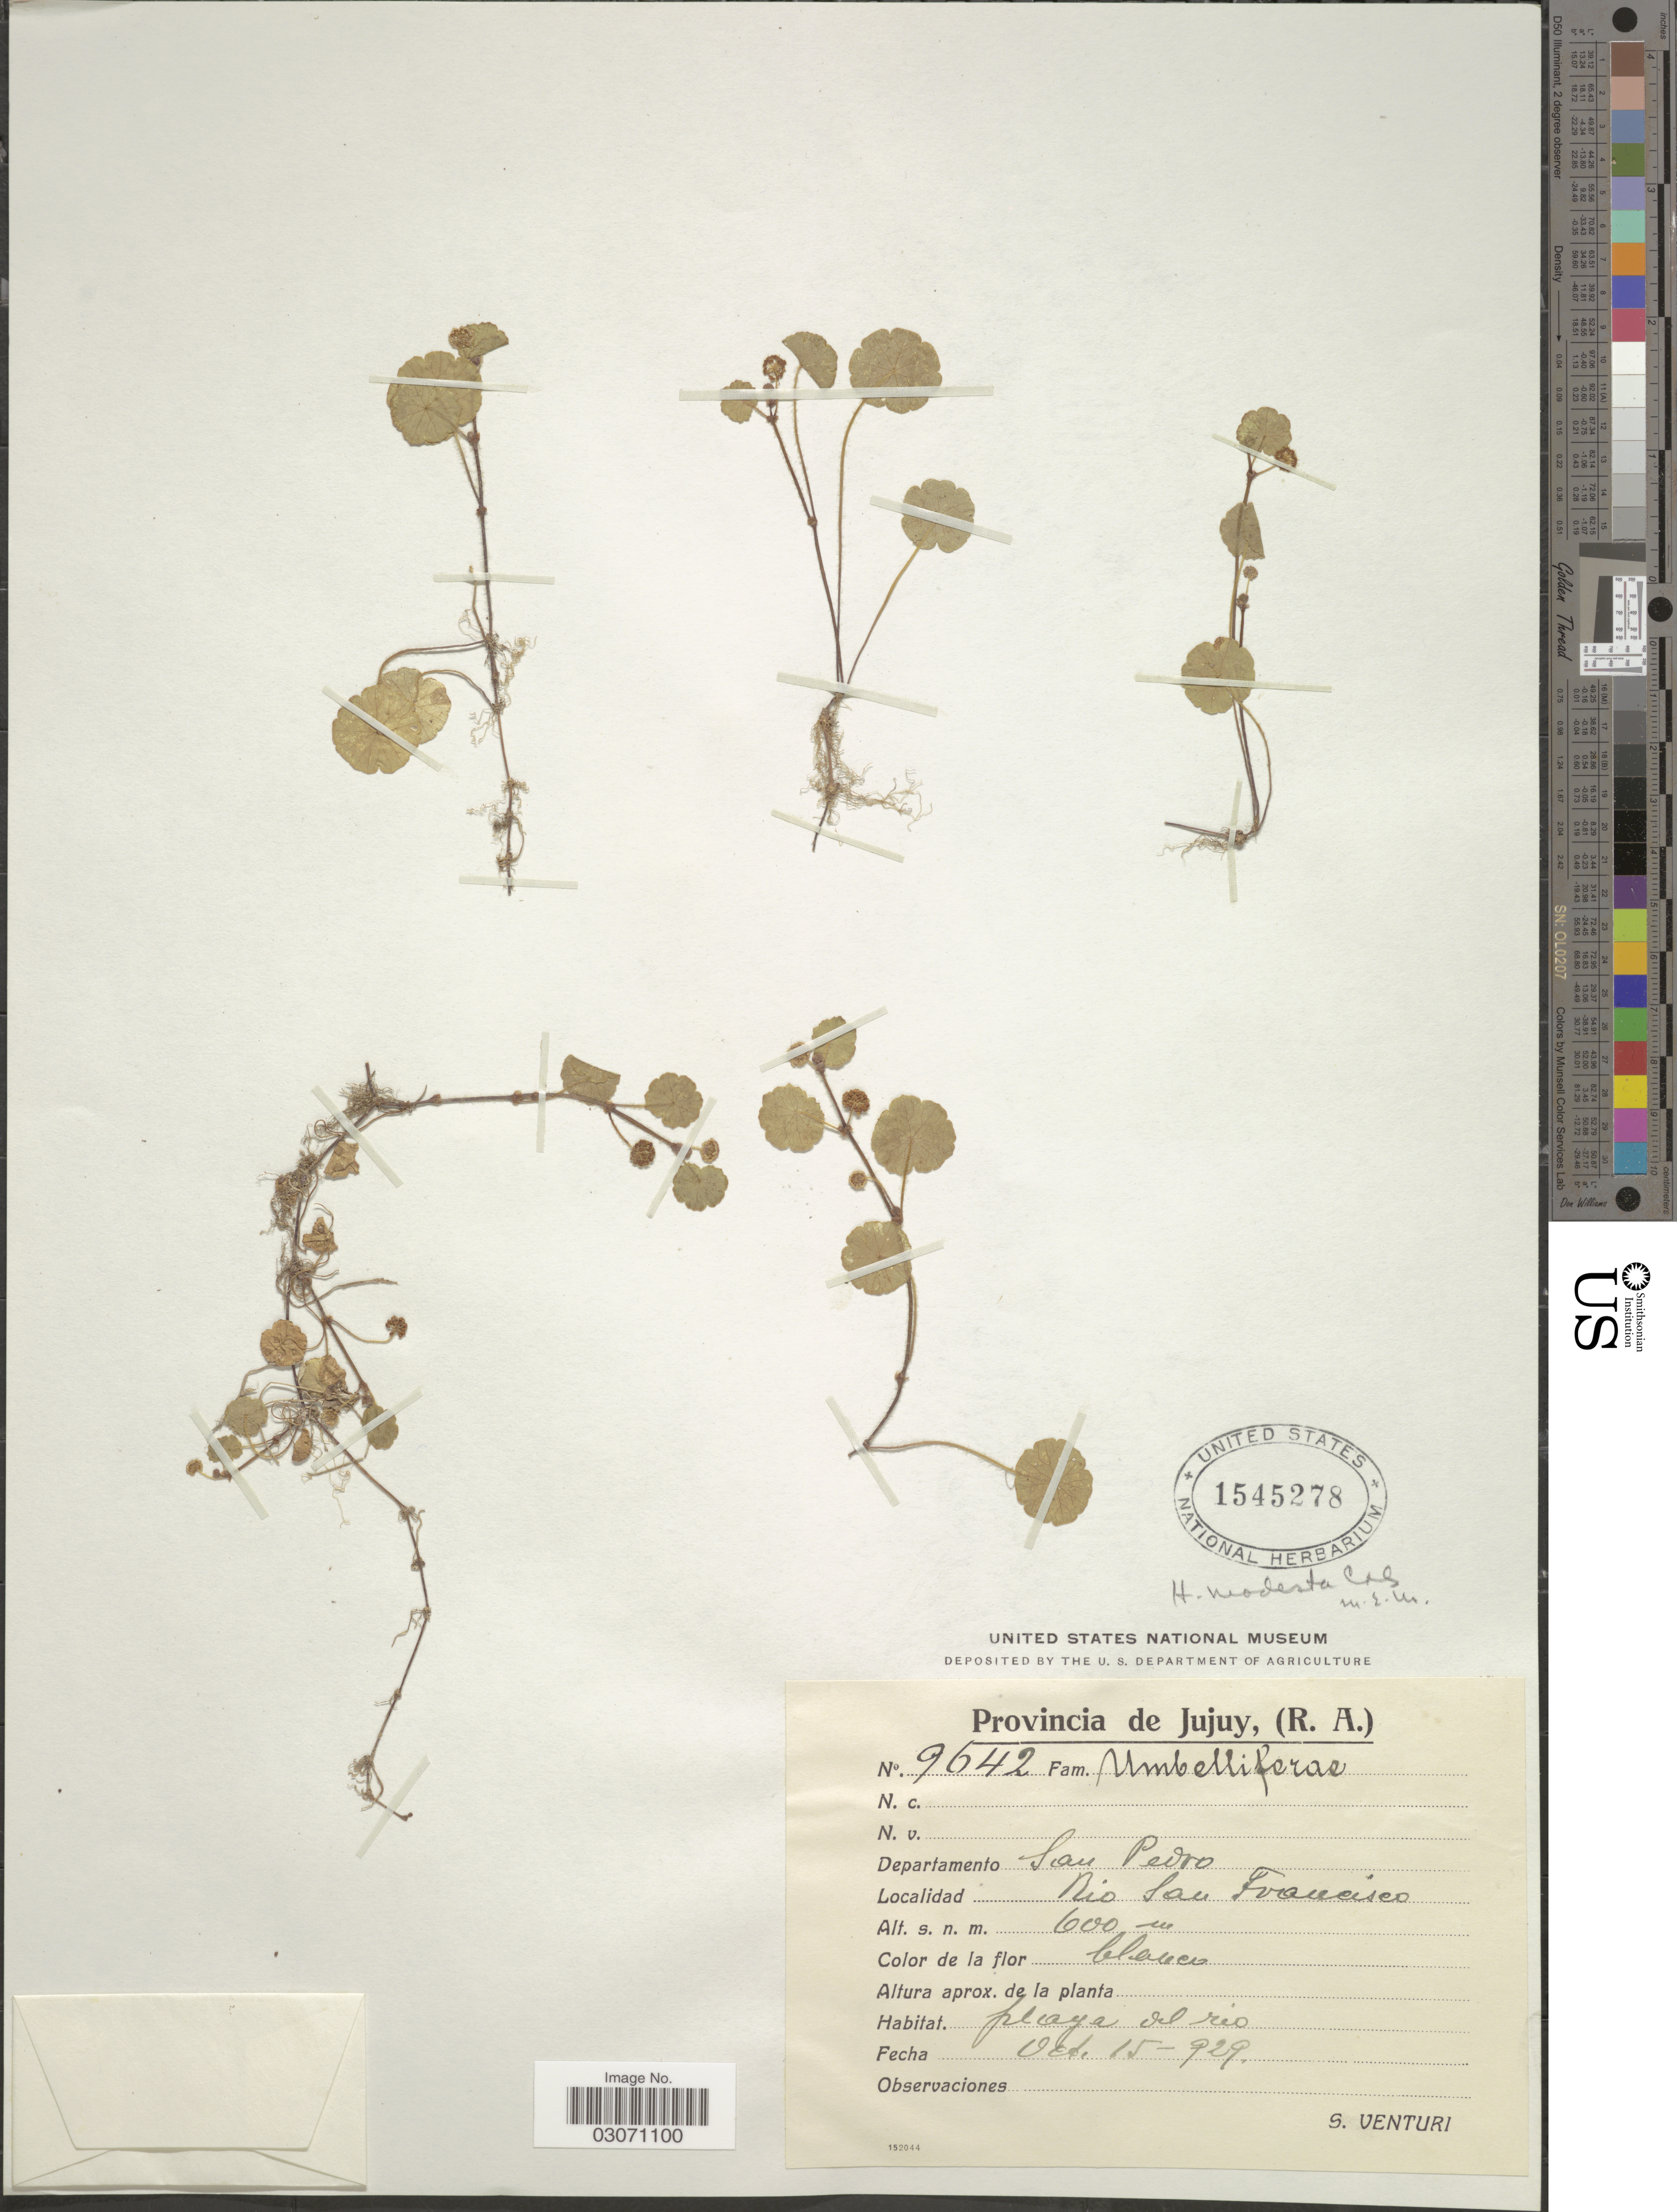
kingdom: Plantae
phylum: Tracheophyta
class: Magnoliopsida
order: Apiales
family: Araliaceae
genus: Hydrocotyle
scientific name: Hydrocotyle modesta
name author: Cham. & Schltdl.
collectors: S. Venturi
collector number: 9642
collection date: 1929-10-15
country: Argentina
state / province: Jujuy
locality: Provincia de Jujuy, (R.A.), Departamento San Pedro, Rio San Francisco.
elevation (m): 600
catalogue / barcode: US 1545278